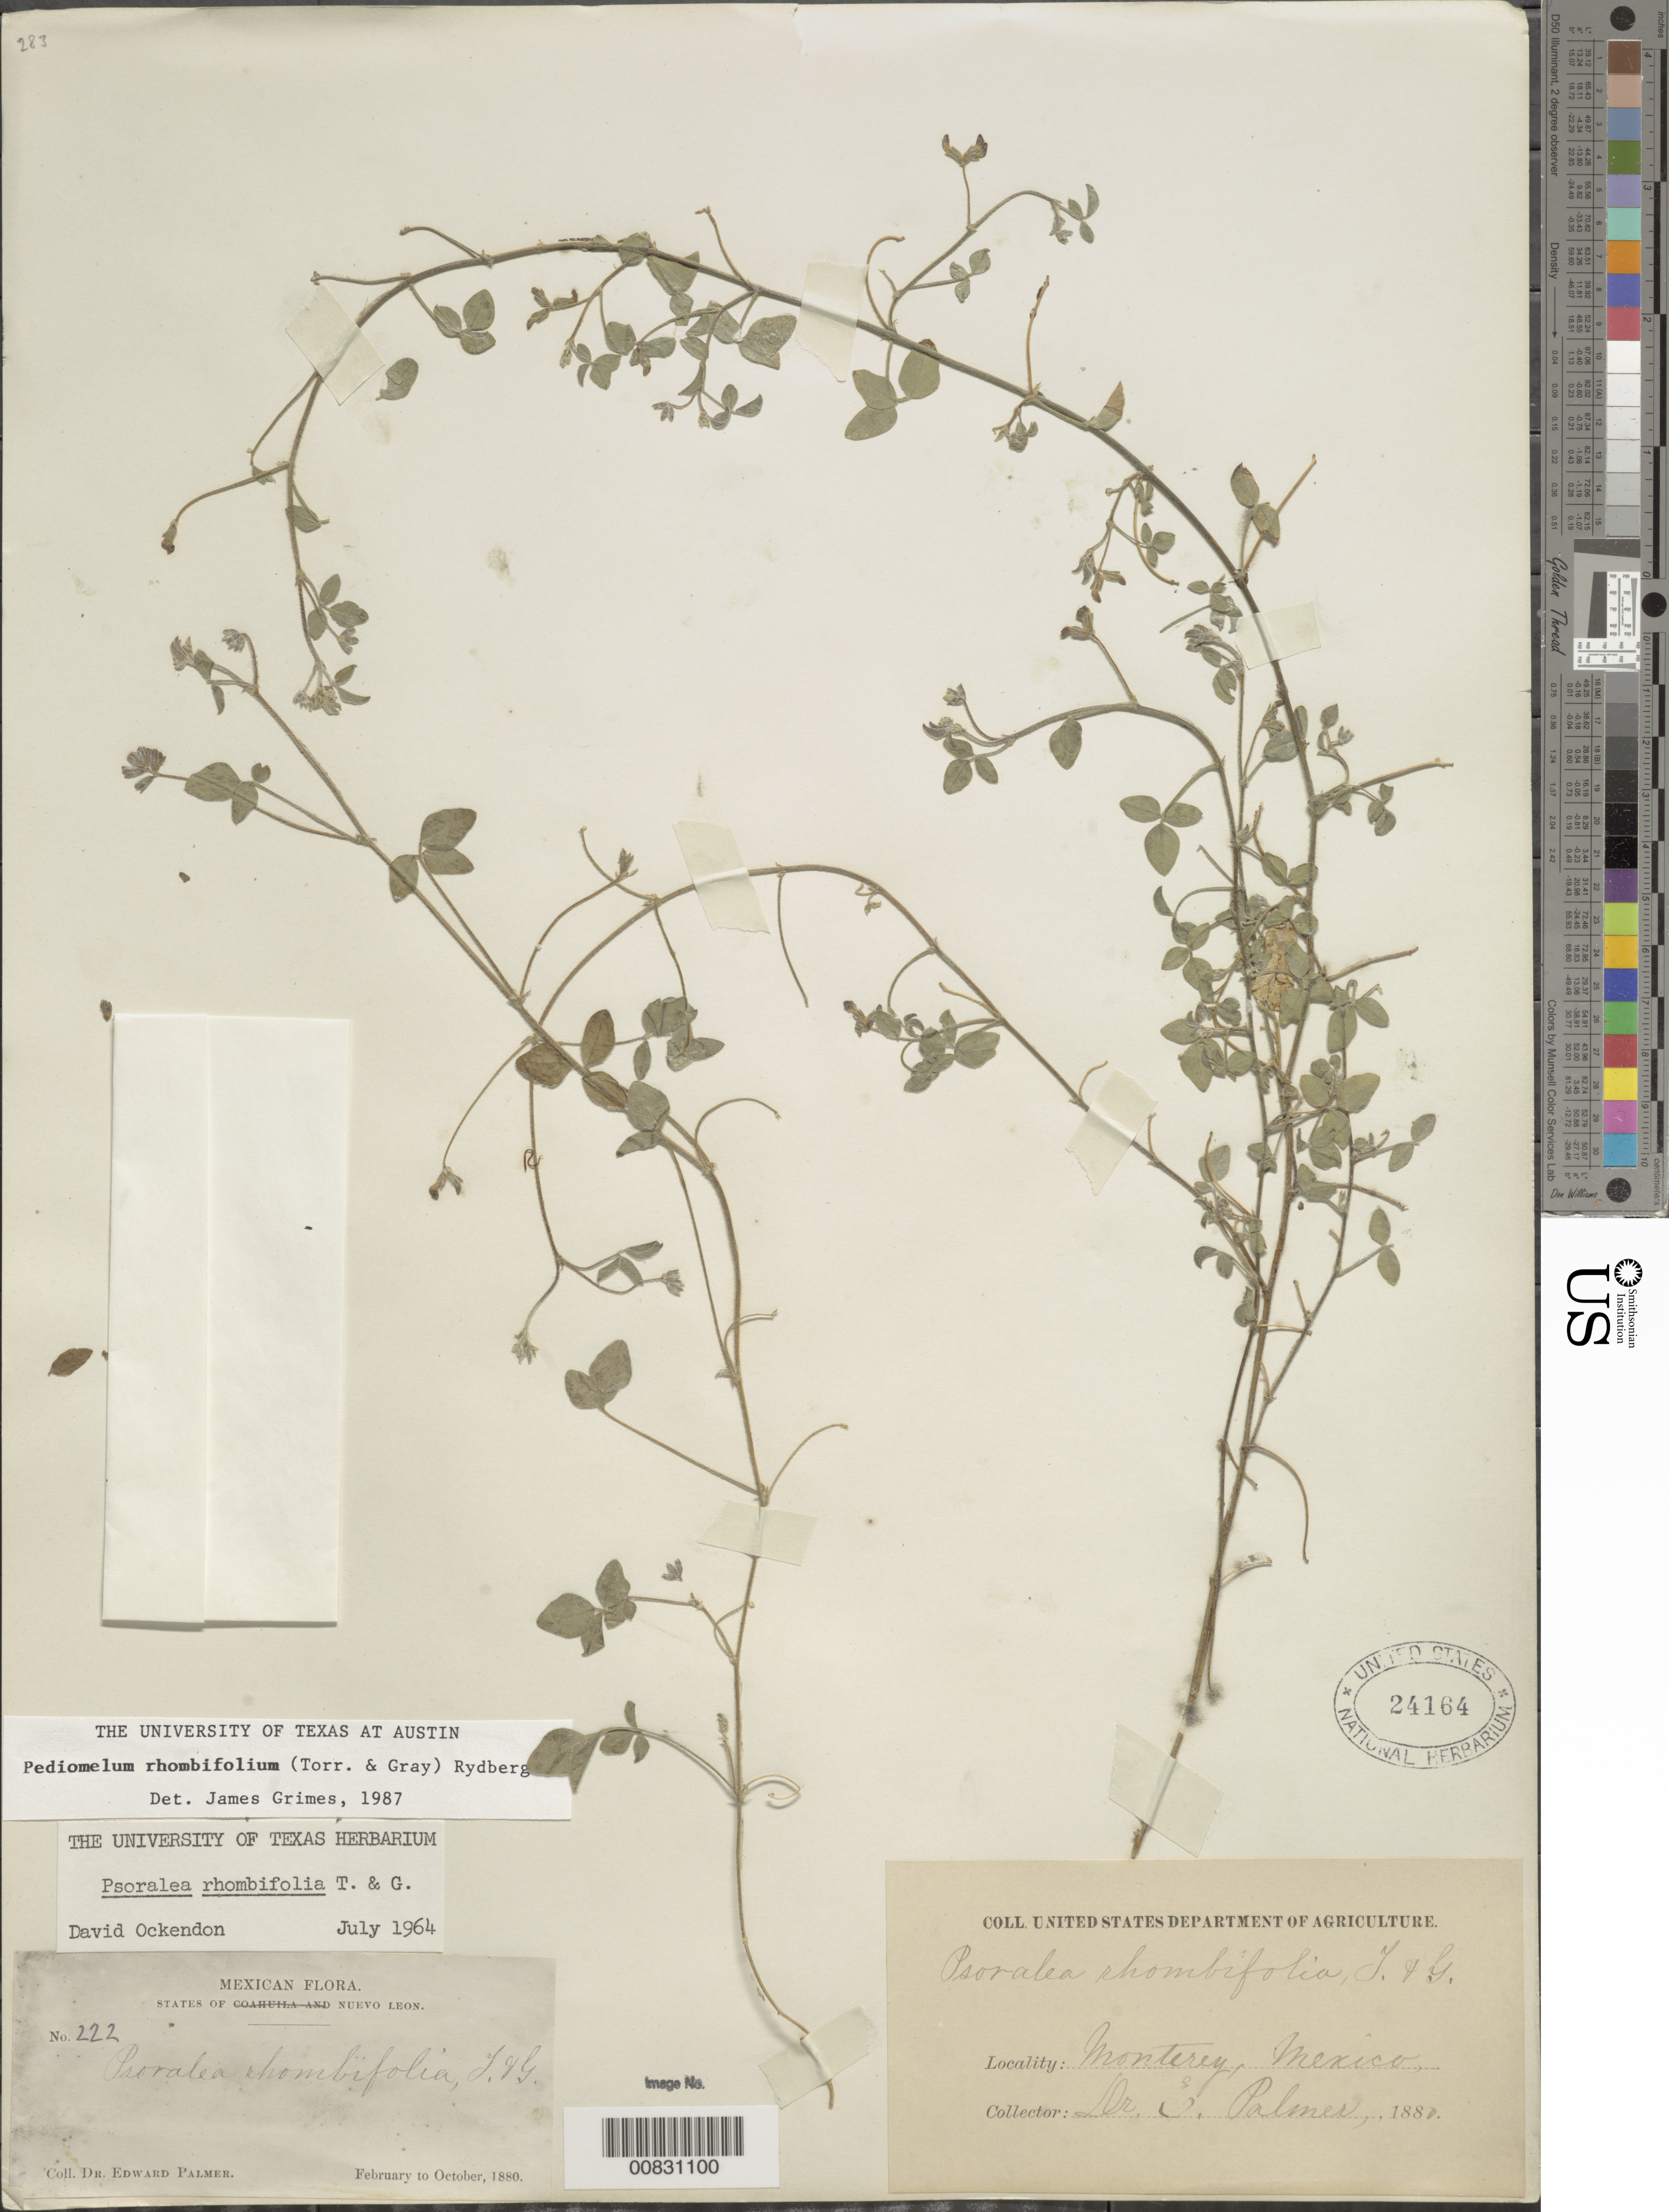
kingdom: Plantae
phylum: Tracheophyta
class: Magnoliopsida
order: Fabales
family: Fabaceae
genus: Pediomelum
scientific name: Pediomelum rhombifolium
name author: (Torr. & A. Gray) Rydb.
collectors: E. Palmer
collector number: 222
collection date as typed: Feb 1880 to -- Oct 1880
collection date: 1880-02/1880-10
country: Mexico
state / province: Nuevo León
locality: Monterrey, Nuevo León.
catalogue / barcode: US 24164